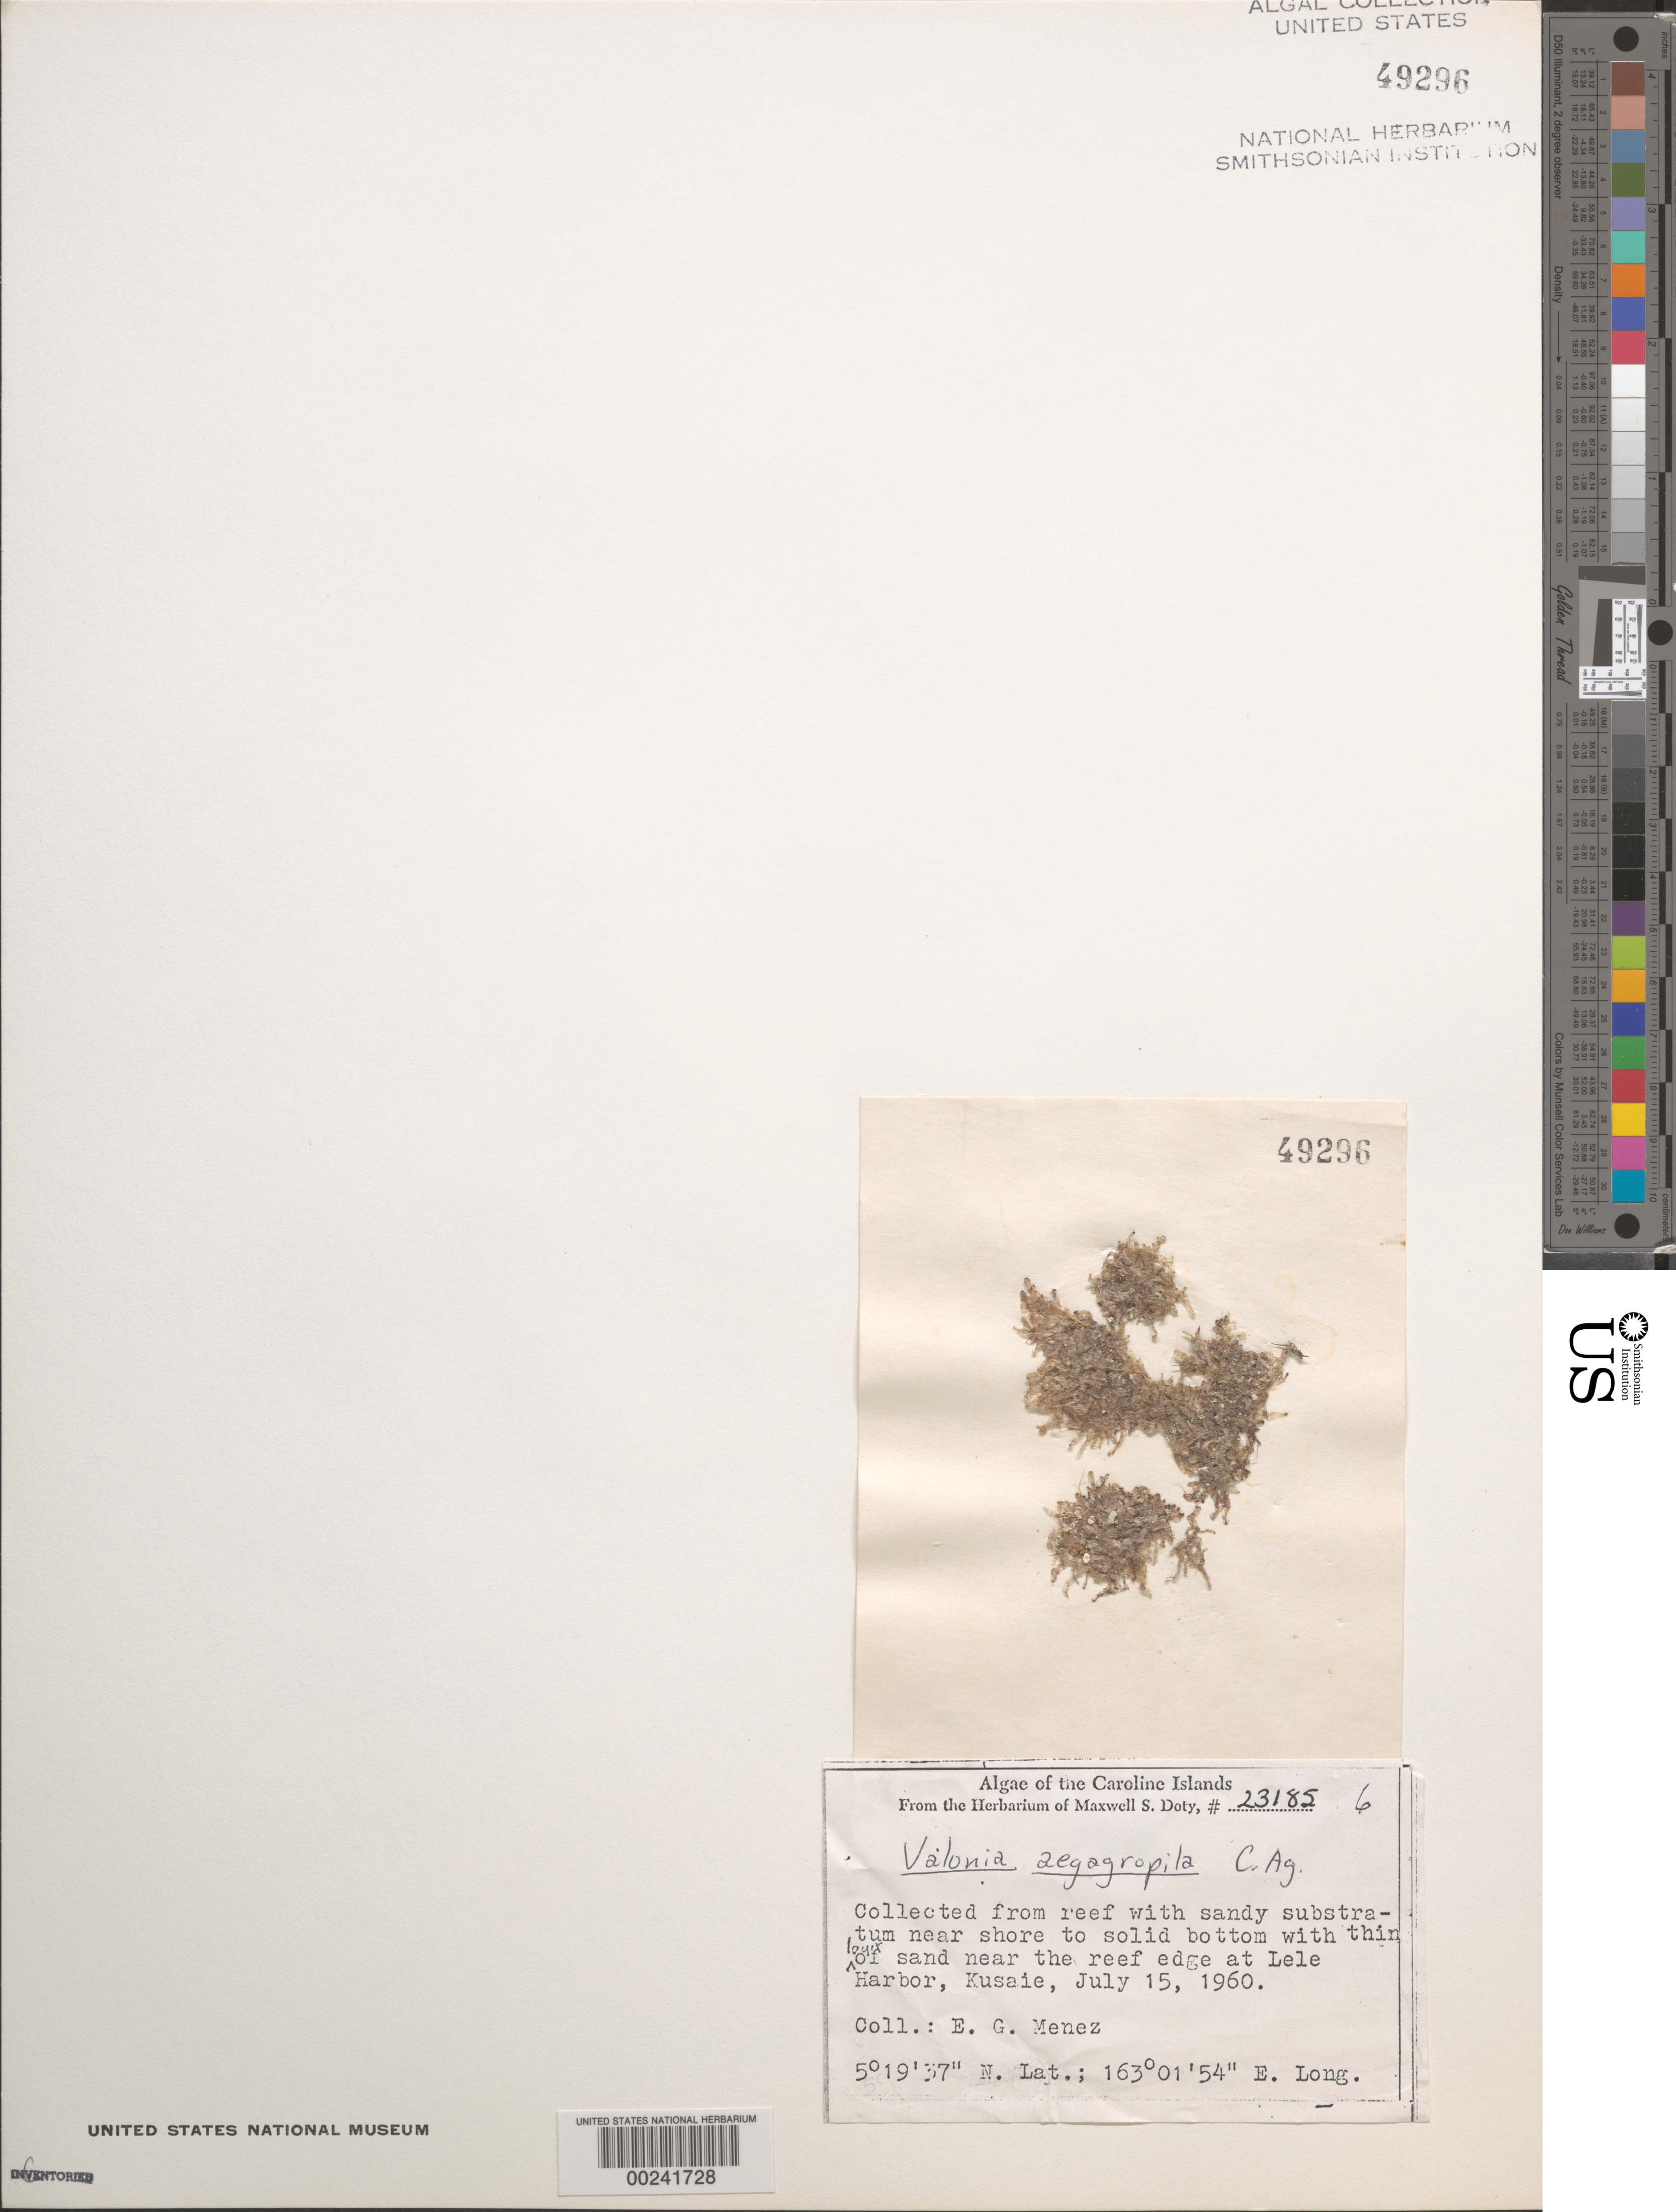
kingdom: Plantae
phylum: Chlorophyta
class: Ulvophyceae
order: Siphonocladales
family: Valoniaceae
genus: Valonia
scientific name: Valonia aegagropila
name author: C. Agardh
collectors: Meñez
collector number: MSD 23185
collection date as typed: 15 Jul 1960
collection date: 1960-07-15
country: Micronesia, Federated States of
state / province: Kosrae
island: Kosrae [Kusaie]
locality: Lele Harbor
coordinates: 5 19' 37" N, 163 01' 54" E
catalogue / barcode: US 49296